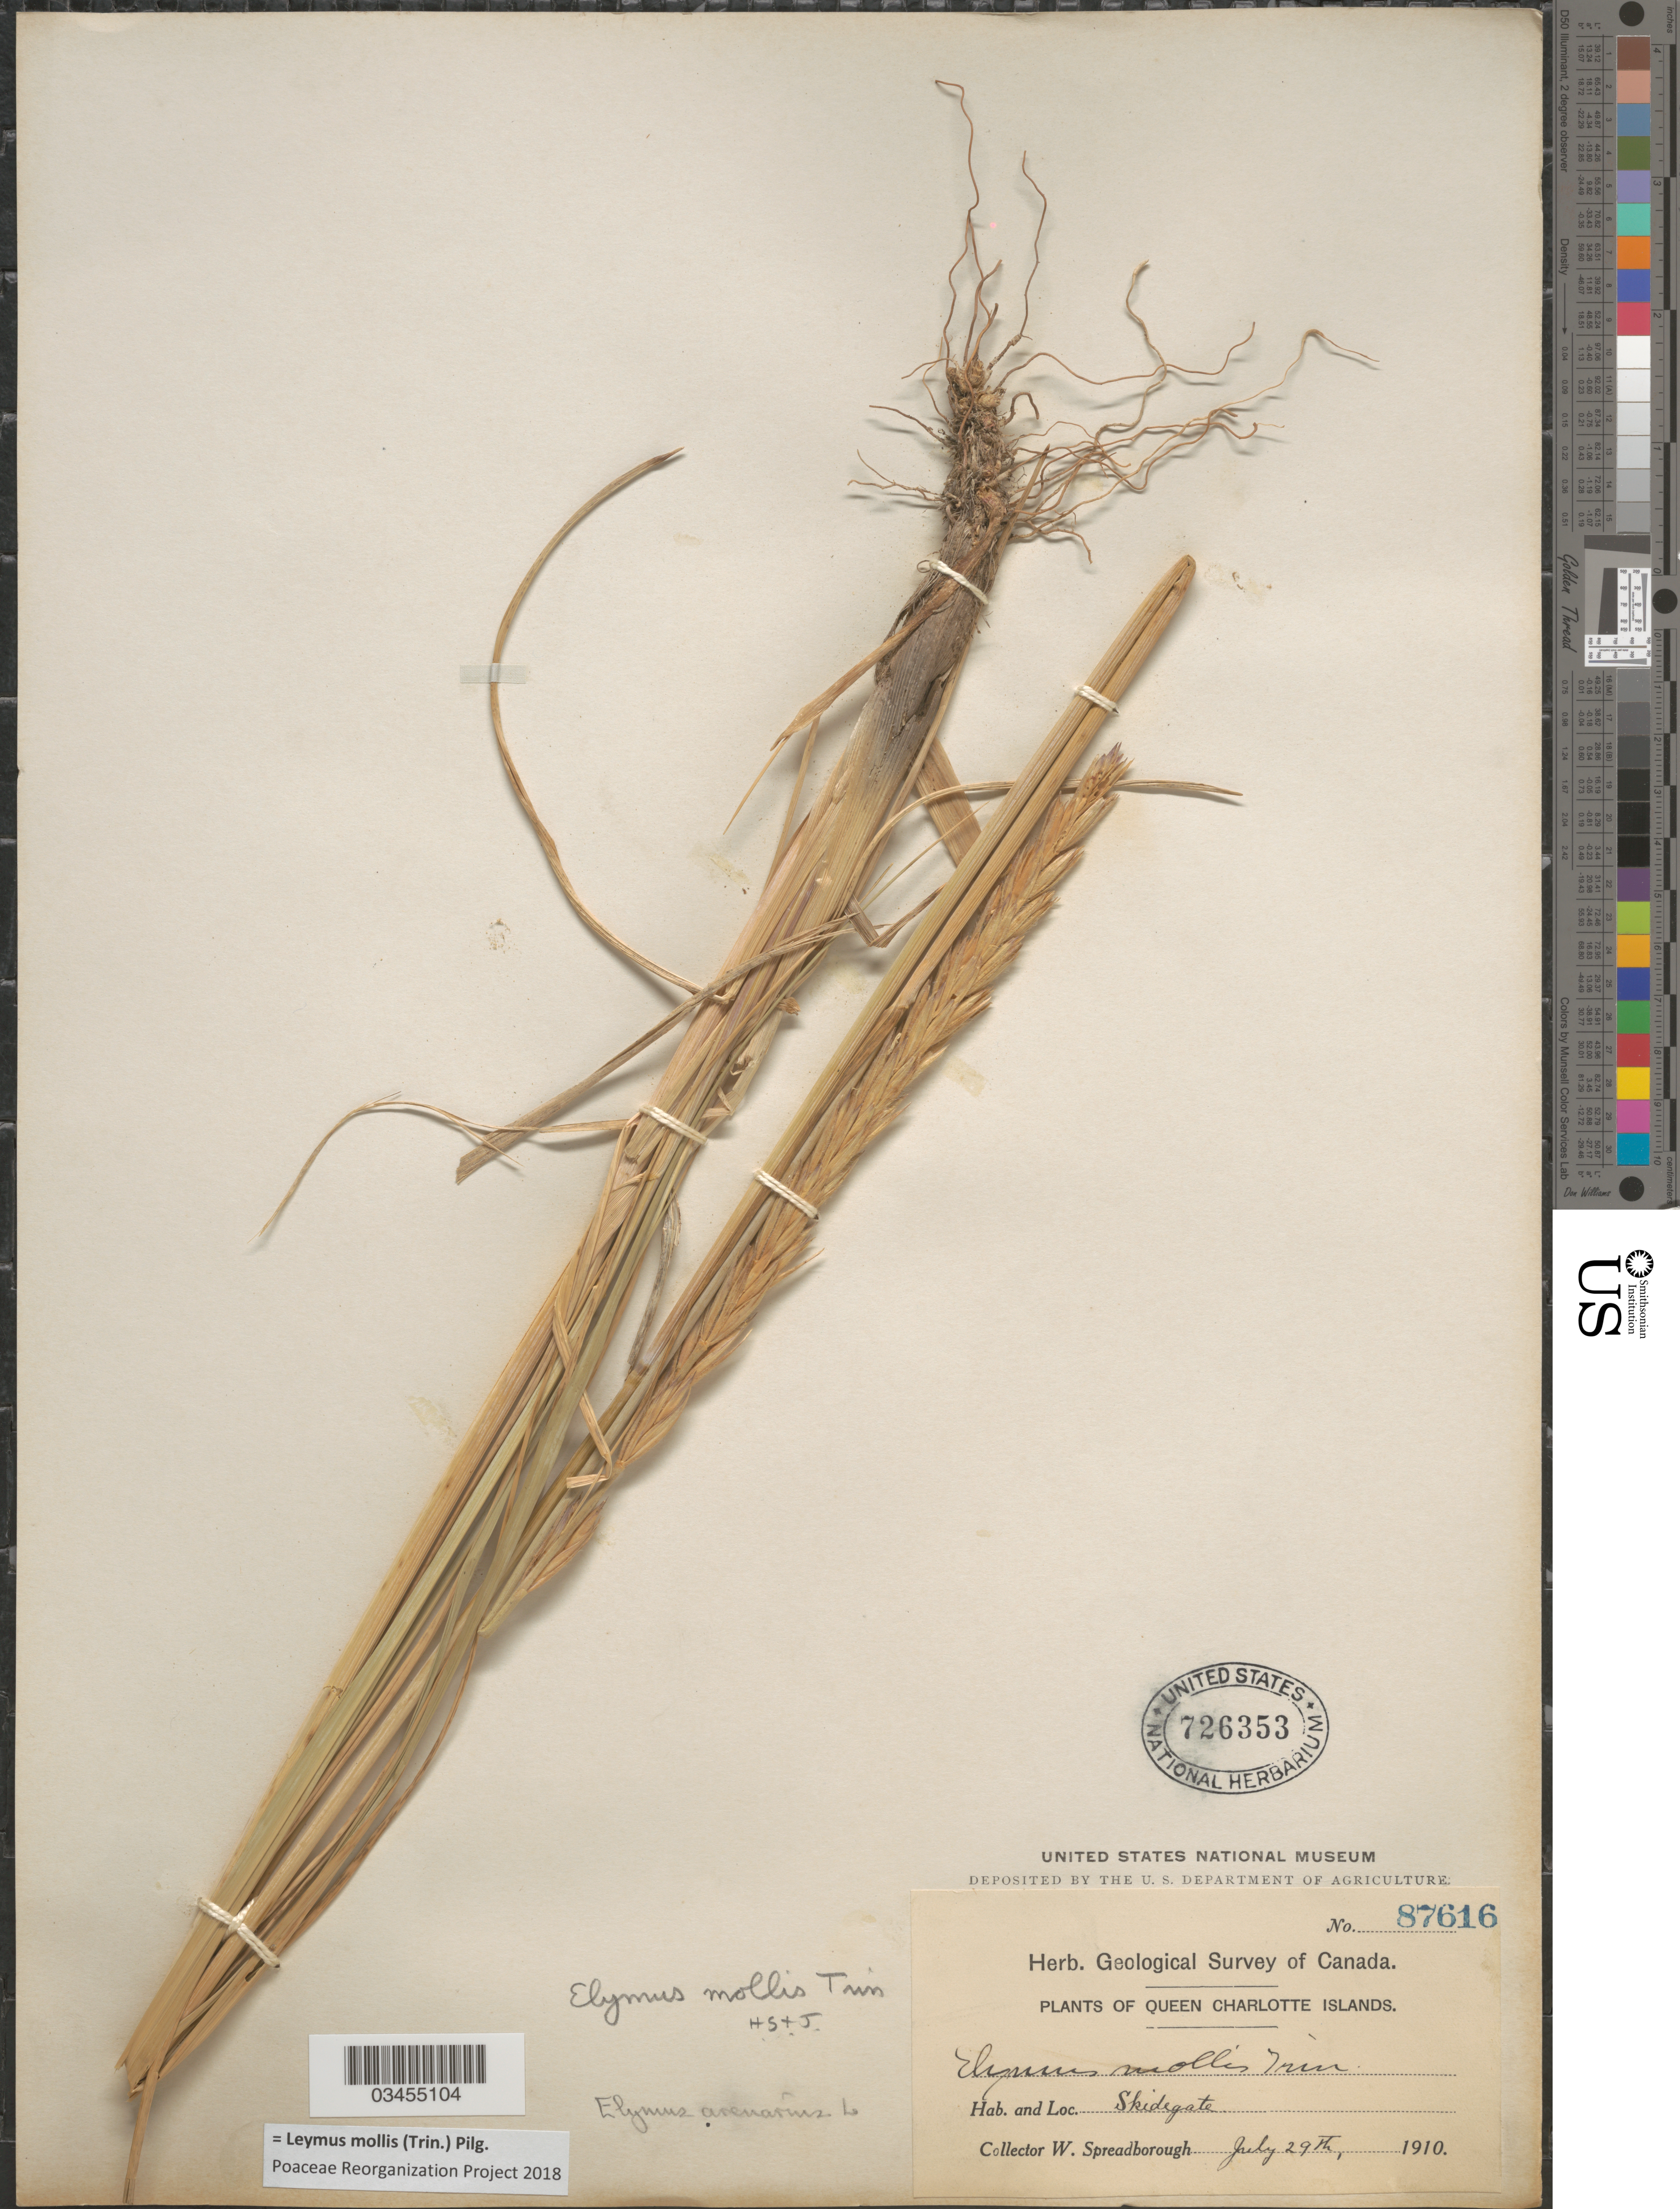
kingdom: Plantae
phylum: Tracheophyta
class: Liliopsida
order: Poales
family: Poaceae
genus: Leymus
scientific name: Leymus mollis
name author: (Trin.) Pilg.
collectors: W. Spreadborough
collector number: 87616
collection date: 1910-07-29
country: Canada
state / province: British Columbia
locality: Geological Survey of Canada. Queen Charlotte Islands. Skidegate.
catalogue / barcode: US 726353